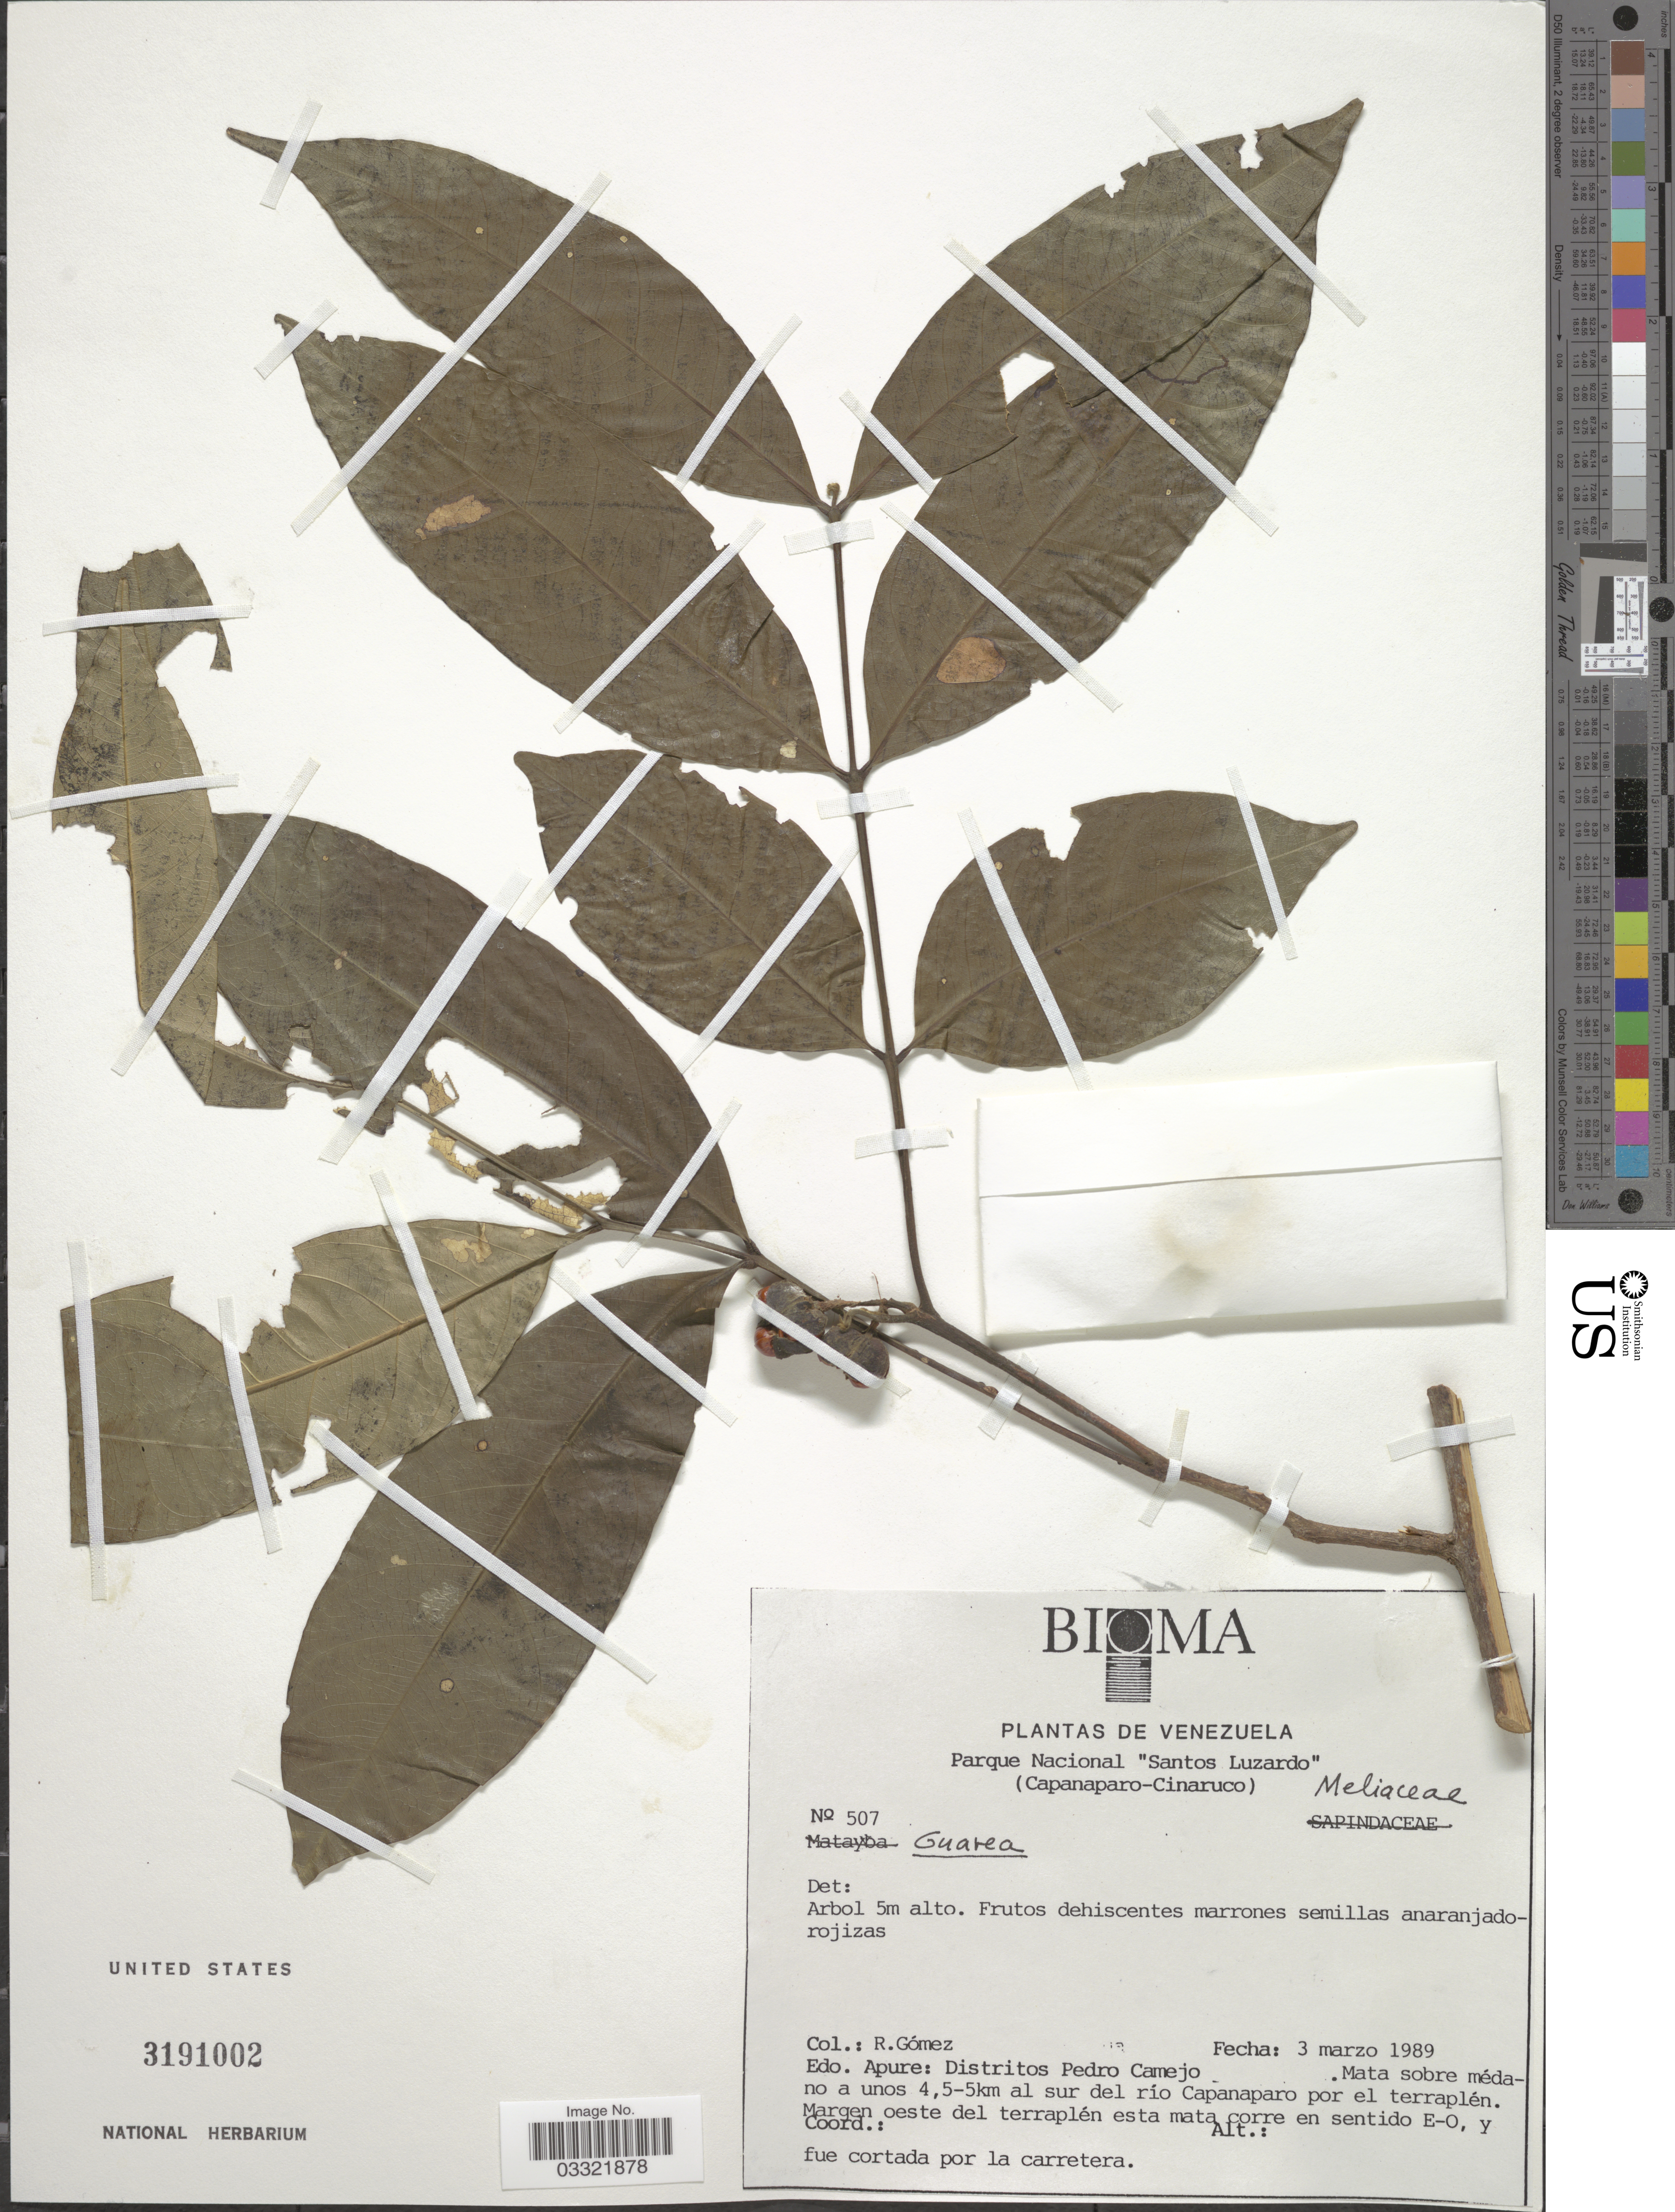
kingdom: Plantae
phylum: Tracheophyta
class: Magnoliopsida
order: Sapindales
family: Meliaceae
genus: Guarea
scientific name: Guarea sp.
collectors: R. Gómez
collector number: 507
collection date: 1989-03-03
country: Venezuela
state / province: Apure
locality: Distritos Pedro Camejo. Mata sobre médano a unos 4.5-5km al sur del río Capanaparo por el teraplén.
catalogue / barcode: US 3191002